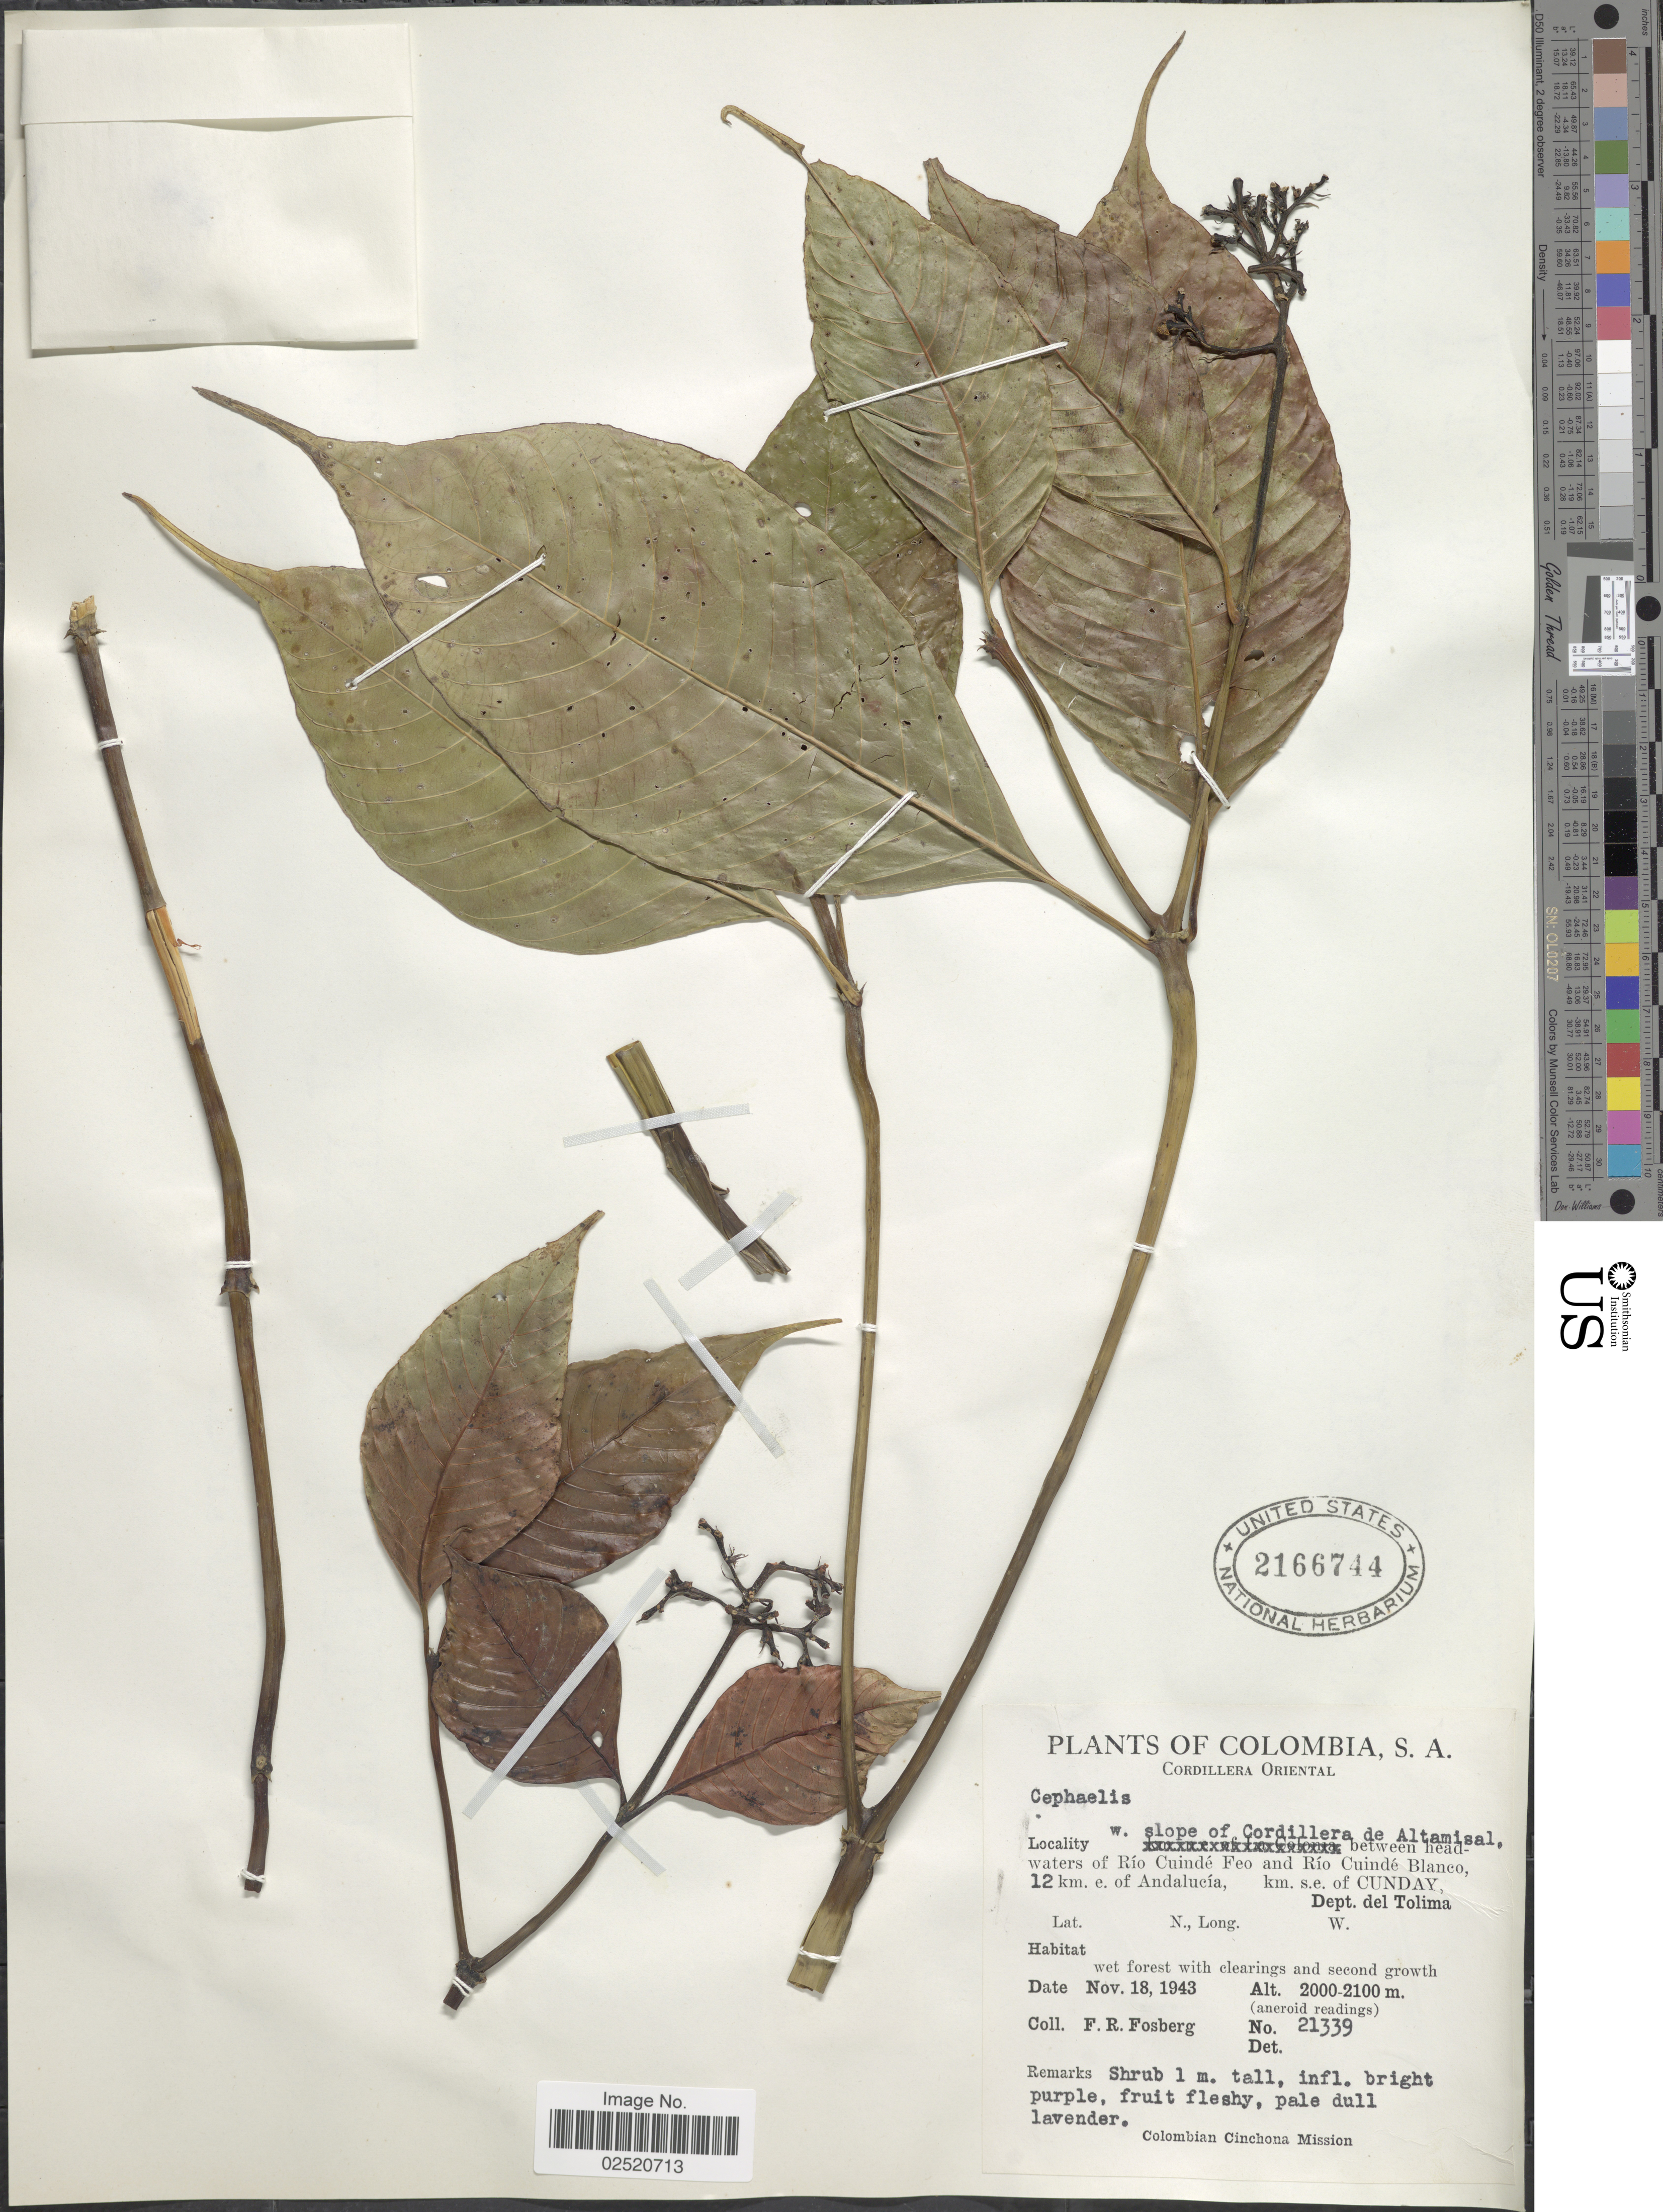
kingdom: Plantae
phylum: Tracheophyta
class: Magnoliopsida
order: Gentianales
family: Rubiaceae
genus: Psychotria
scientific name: Psychotria sp.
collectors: F. R. Fosberg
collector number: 21339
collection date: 1943-11-18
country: Colombia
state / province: Tolima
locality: Cordillera Oriental. w. slope of Cordillera de Altamisal, waters of Río Cuindé Feo and Río Cuindé Blanco, 12 km. e. of Andalucía, km. s.e. of Cunday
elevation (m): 2000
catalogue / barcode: US 2166744